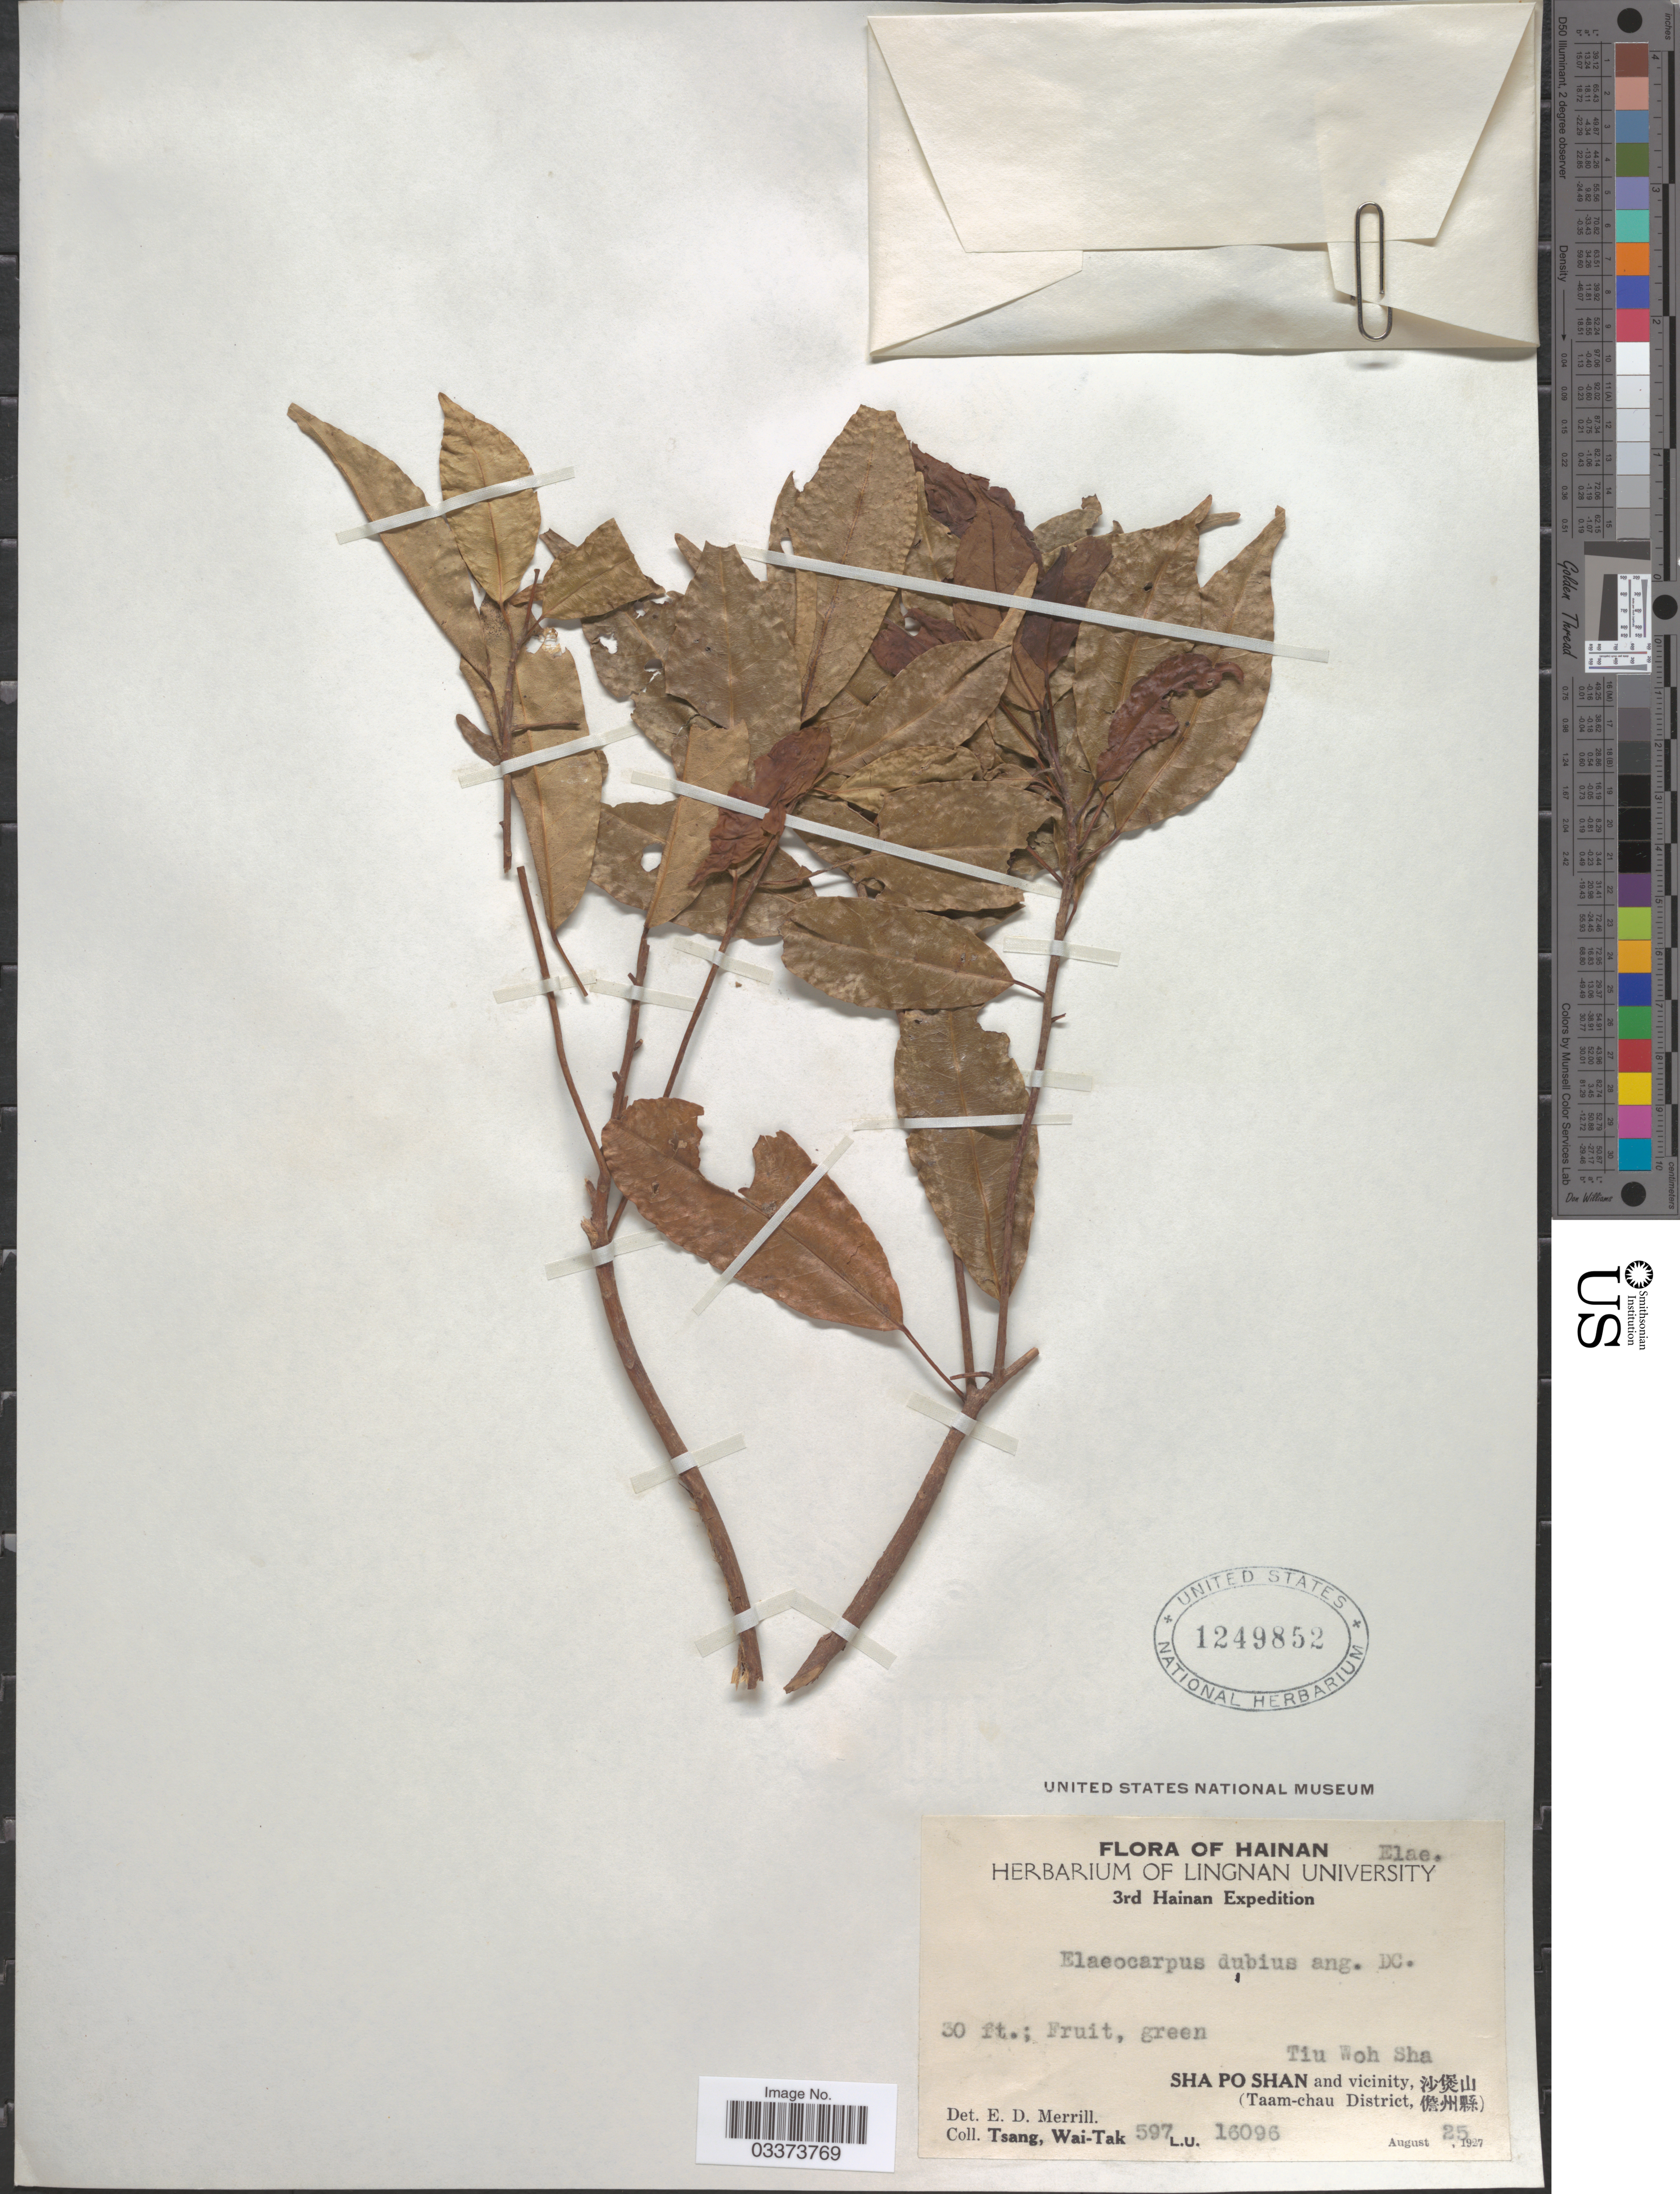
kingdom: Plantae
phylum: Tracheophyta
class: Magnoliopsida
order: Oxalidales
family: Elaeocarpaceae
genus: Elaeocarpus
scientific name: Elaeocarpus dubius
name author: DC.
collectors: W. T. Tsang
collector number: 597/L.U.16096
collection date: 1927-08-25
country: China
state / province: Hainan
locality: Sha Po Shan and vicinity, (Taam-chau District.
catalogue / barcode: US 1249852